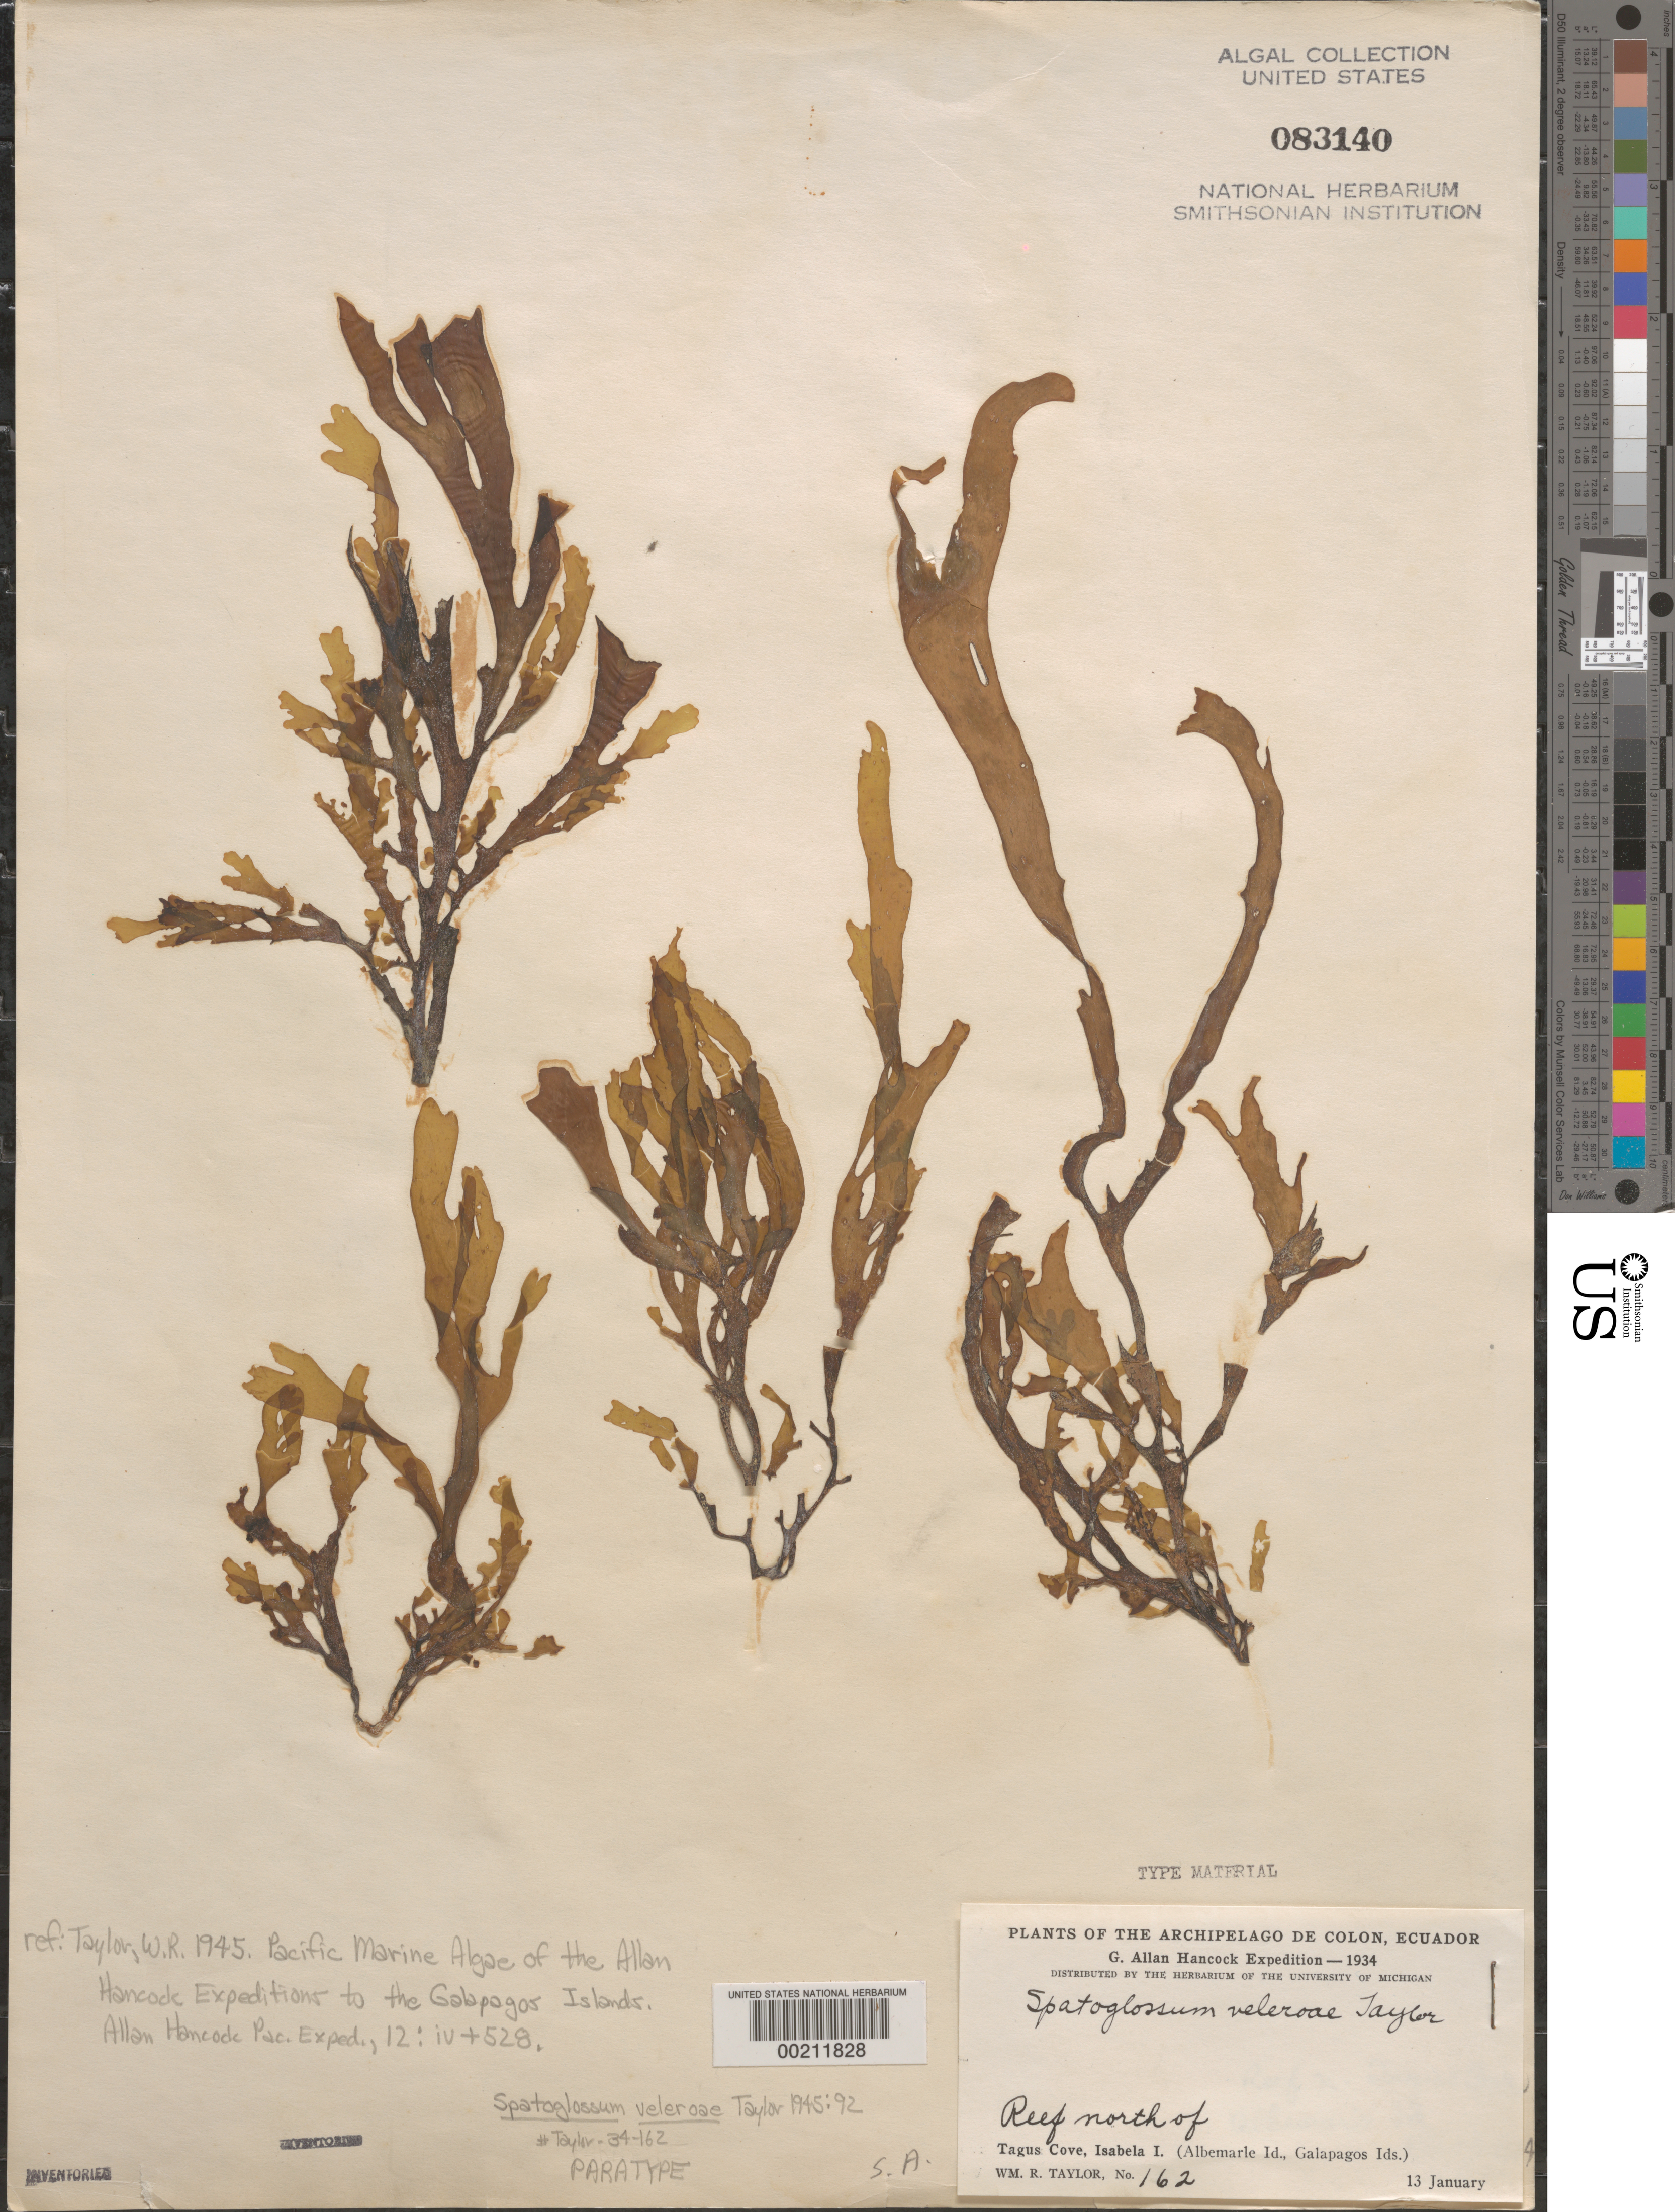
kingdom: Chromista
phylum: Ochrophyta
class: Phaeophyceae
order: Dictyotales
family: Dictyotaceae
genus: Spatoglossum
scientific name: Spatoglossum howellii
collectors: W. R. Taylor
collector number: WRT 34-162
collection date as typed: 13 Jan 1934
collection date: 1934-01-13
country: Ecuador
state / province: Colón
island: Isabela [Albemarle]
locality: Reef north of Tagus Cove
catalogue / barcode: US 83140